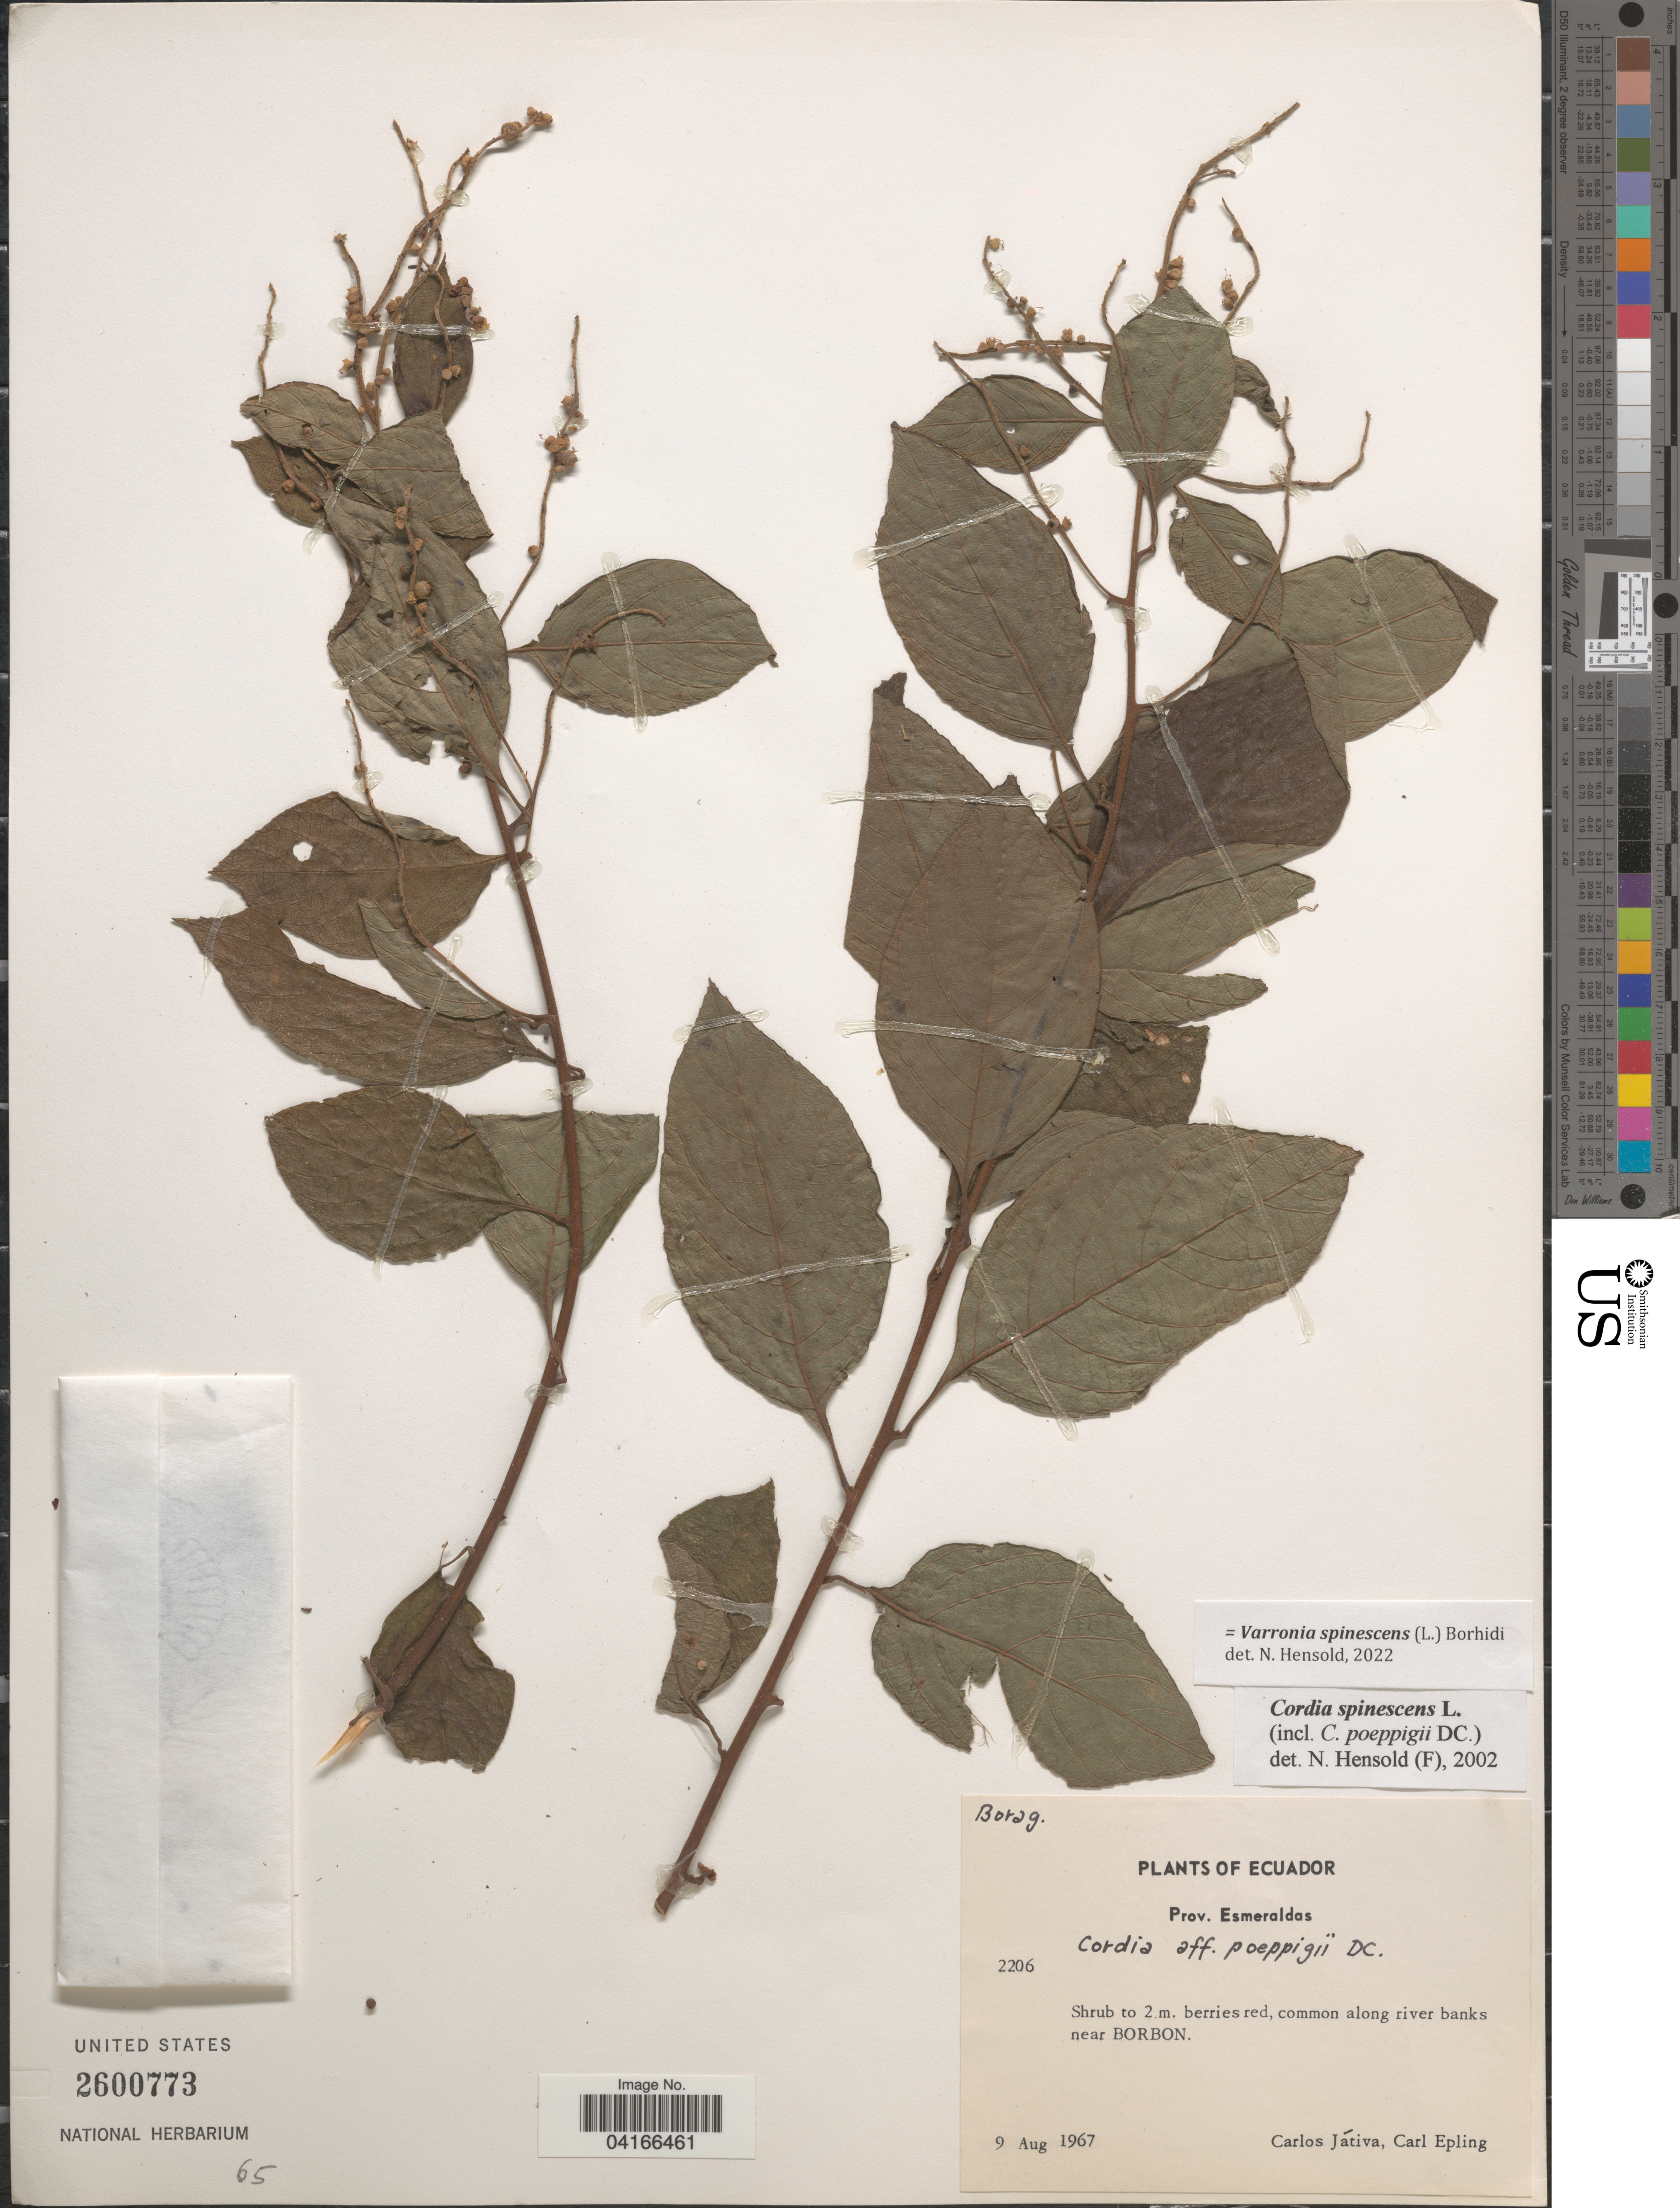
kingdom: Plantae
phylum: Tracheophyta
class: Magnoliopsida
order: Boraginales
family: Cordiaceae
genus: Varronia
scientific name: Varronia spinescens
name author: (L.) Borhidi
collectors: C. D. Játiva & C. C. Epling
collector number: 2206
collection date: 1967-08-09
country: Ecuador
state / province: Esmeraldas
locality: Along river banks near Borbon.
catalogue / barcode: US 2600773